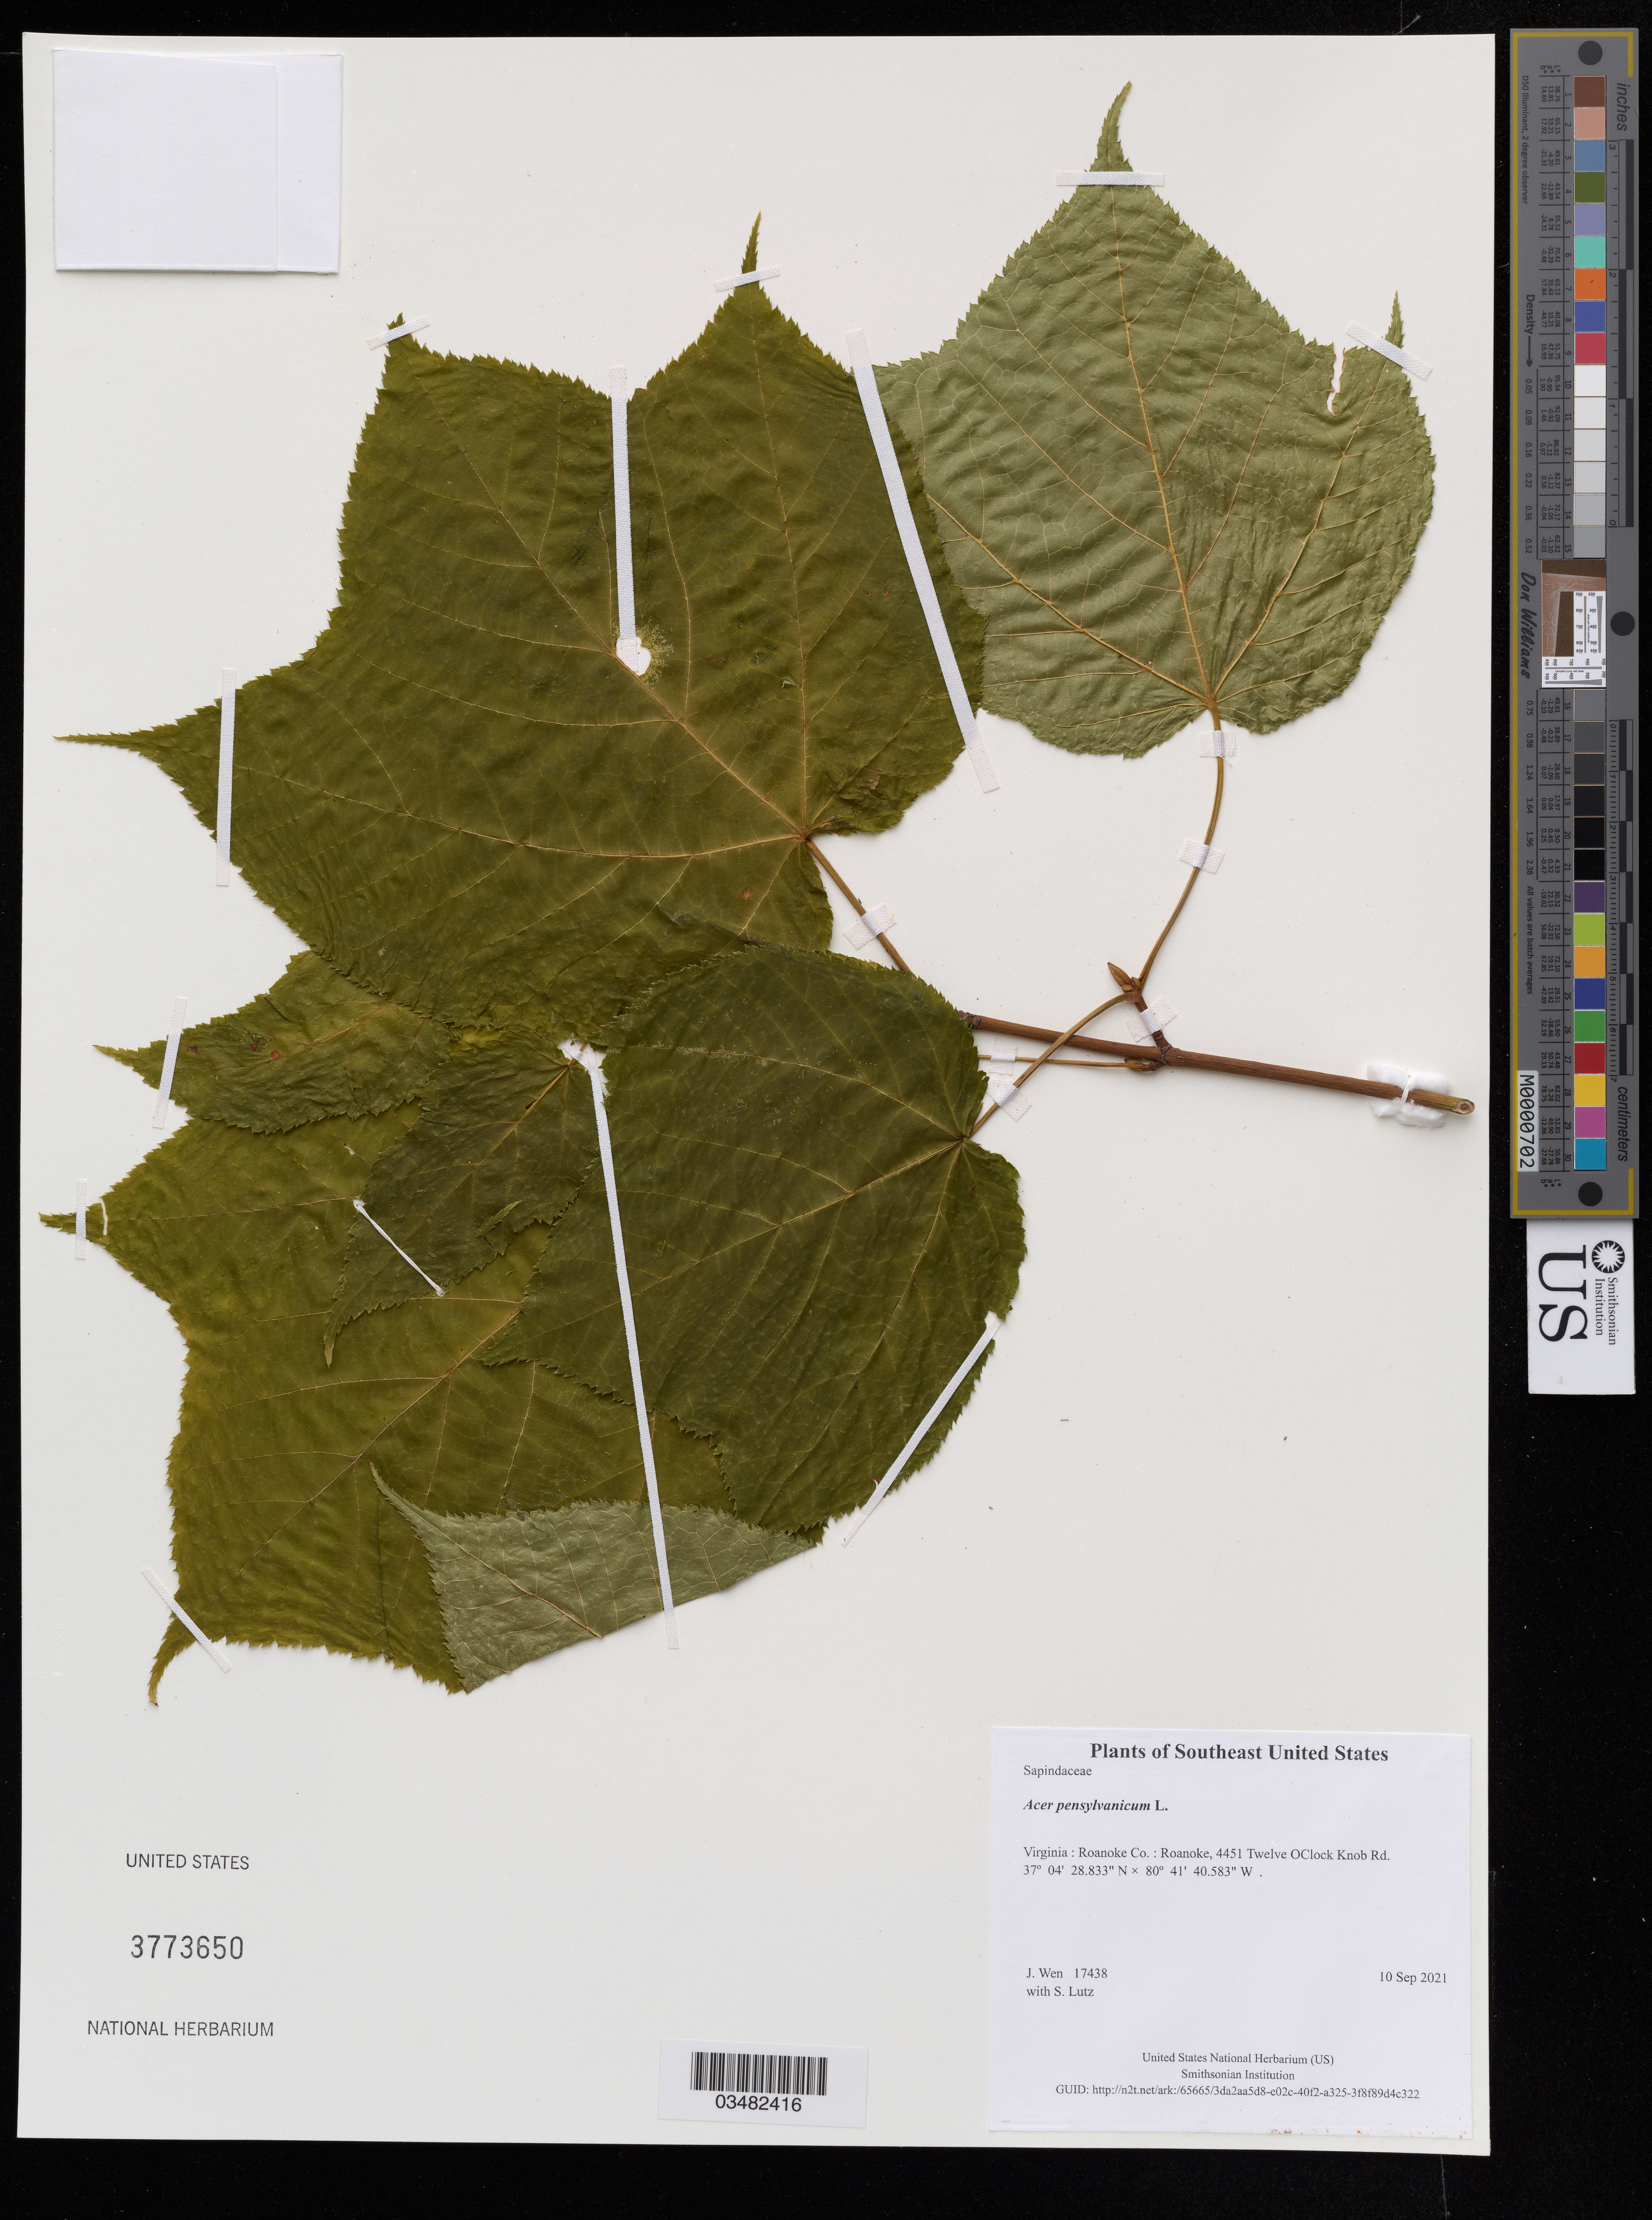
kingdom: Plantae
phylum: Tracheophyta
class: Magnoliopsida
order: Sapindales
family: Sapindaceae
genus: Acer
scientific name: Acer pensylvanicum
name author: L.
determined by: Wen, Jun, (BOT), Smithsonian Institution - National Museum of Natural History (UNITED STATES)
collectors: J. Wen & S. Lutz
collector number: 17438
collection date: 2021-09-10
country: United States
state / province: Virginia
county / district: Roanoke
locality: Roanoke, 4451 Twelve OClock Knob Rd.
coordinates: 37.0746759 N, 80.6946065 W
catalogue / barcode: US 3773650